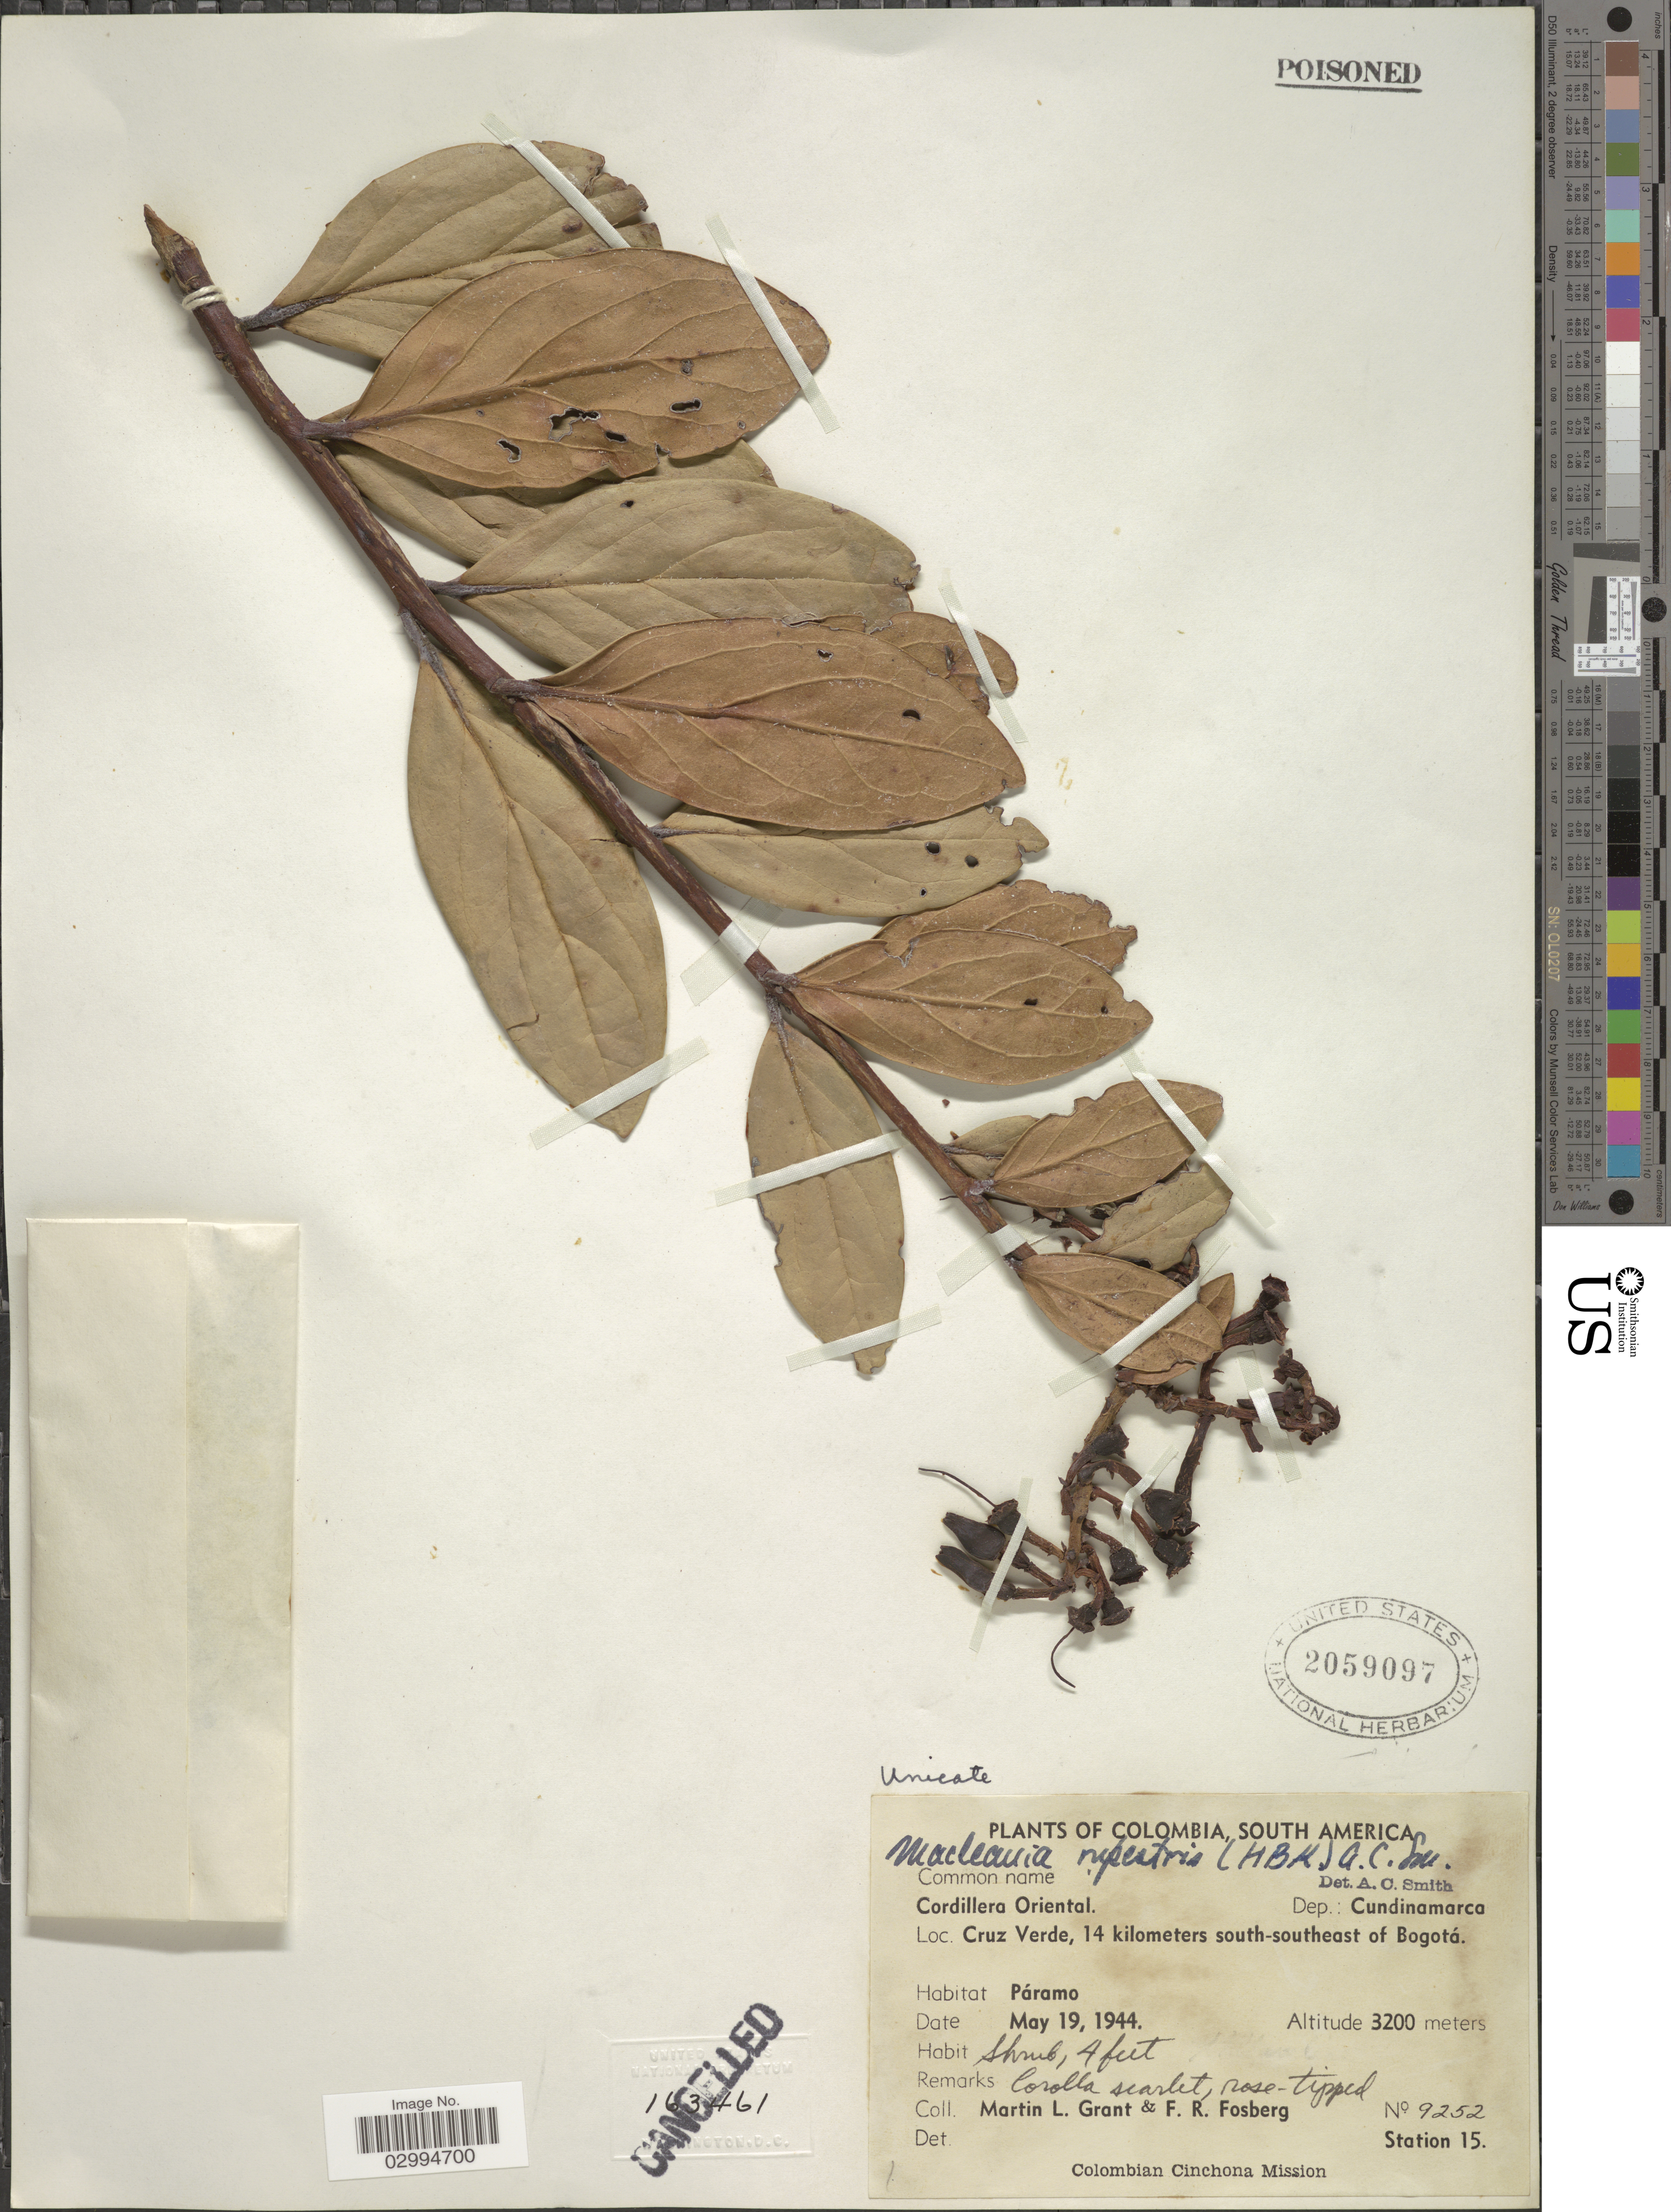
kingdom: Plantae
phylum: Tracheophyta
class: Magnoliopsida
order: Ericales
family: Ericaceae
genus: Macleania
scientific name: Macleania rupestris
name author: (Kunth) A.C. Sm.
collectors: M. L. Grant & F. R. Fosberg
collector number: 9252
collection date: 1944-05-19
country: Colombia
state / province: Cundinamarca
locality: Cordillera Oriental. Dep.: Cundinamarca. Cruz Verde, 14 kilometers south-southeast of Bogotá.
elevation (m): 3200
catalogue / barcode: US 2059097